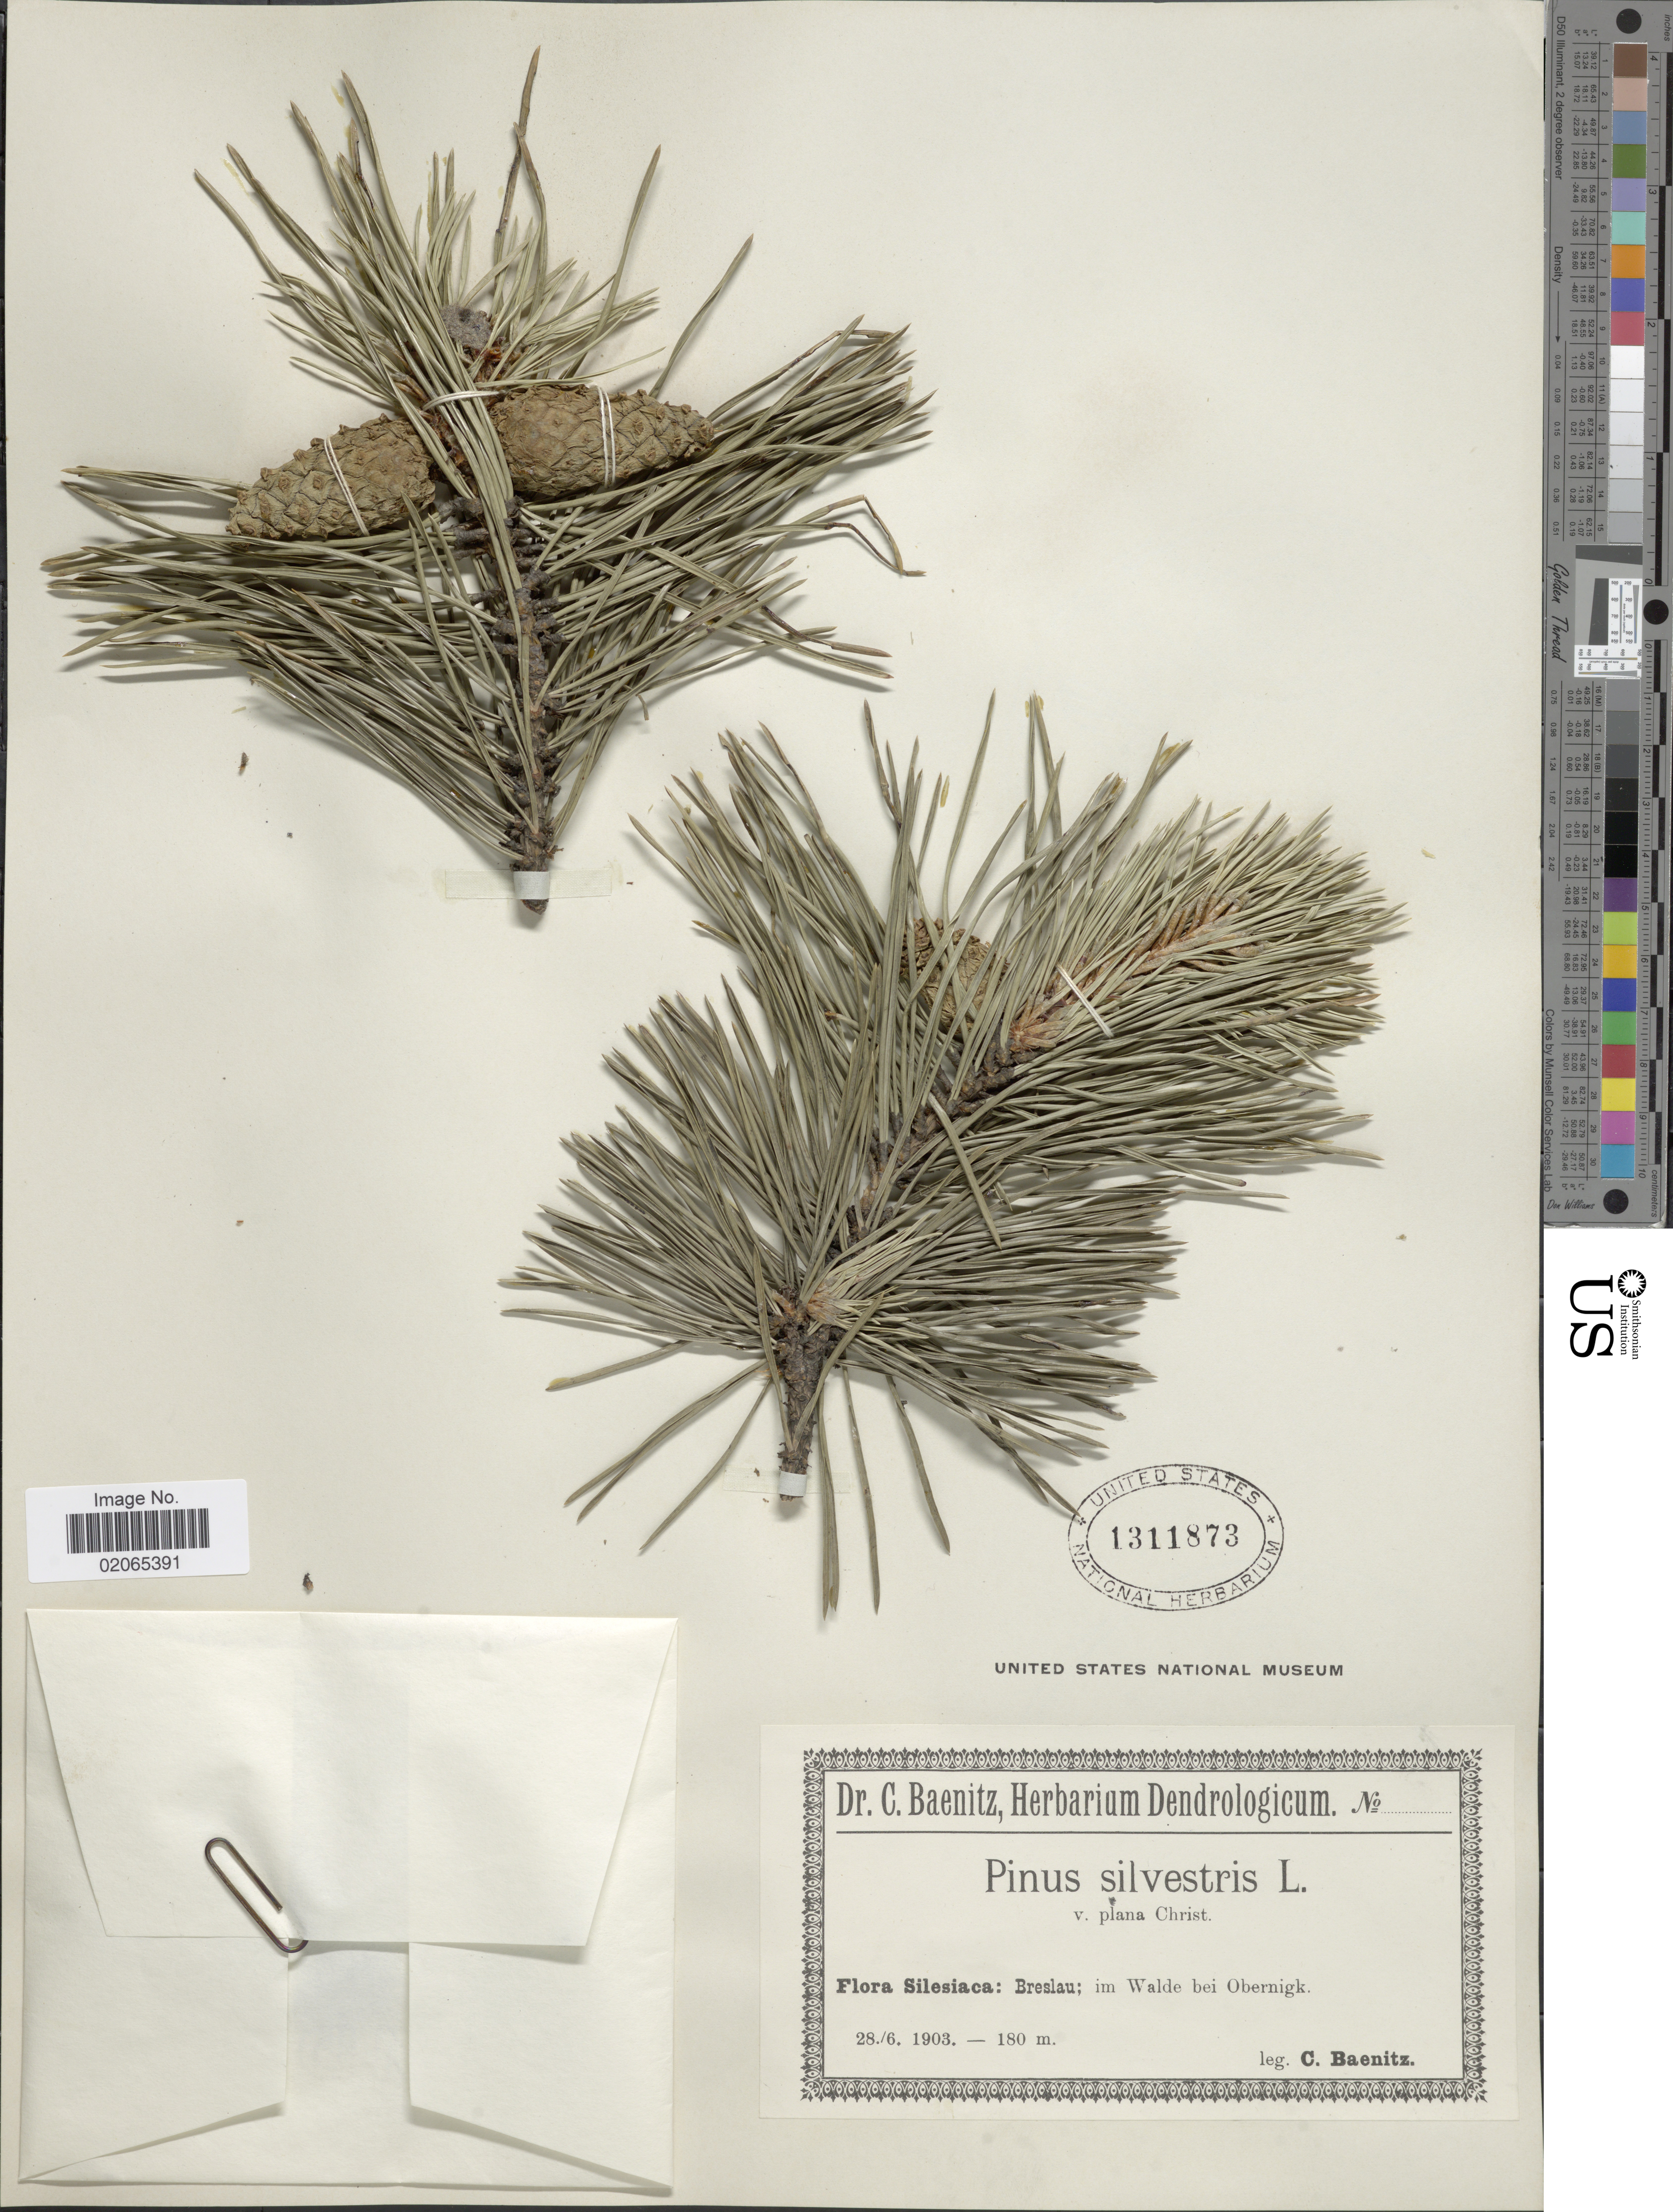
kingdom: Plantae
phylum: Tracheophyta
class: Pinopsida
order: Pinales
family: Pinaceae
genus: Pinus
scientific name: Pinus sylvestris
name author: L.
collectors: C. G. Baenitz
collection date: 1903-06-28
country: Poland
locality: Silesiaca: Breslau; im Walde bei Obernigk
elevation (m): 180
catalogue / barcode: US 1311873